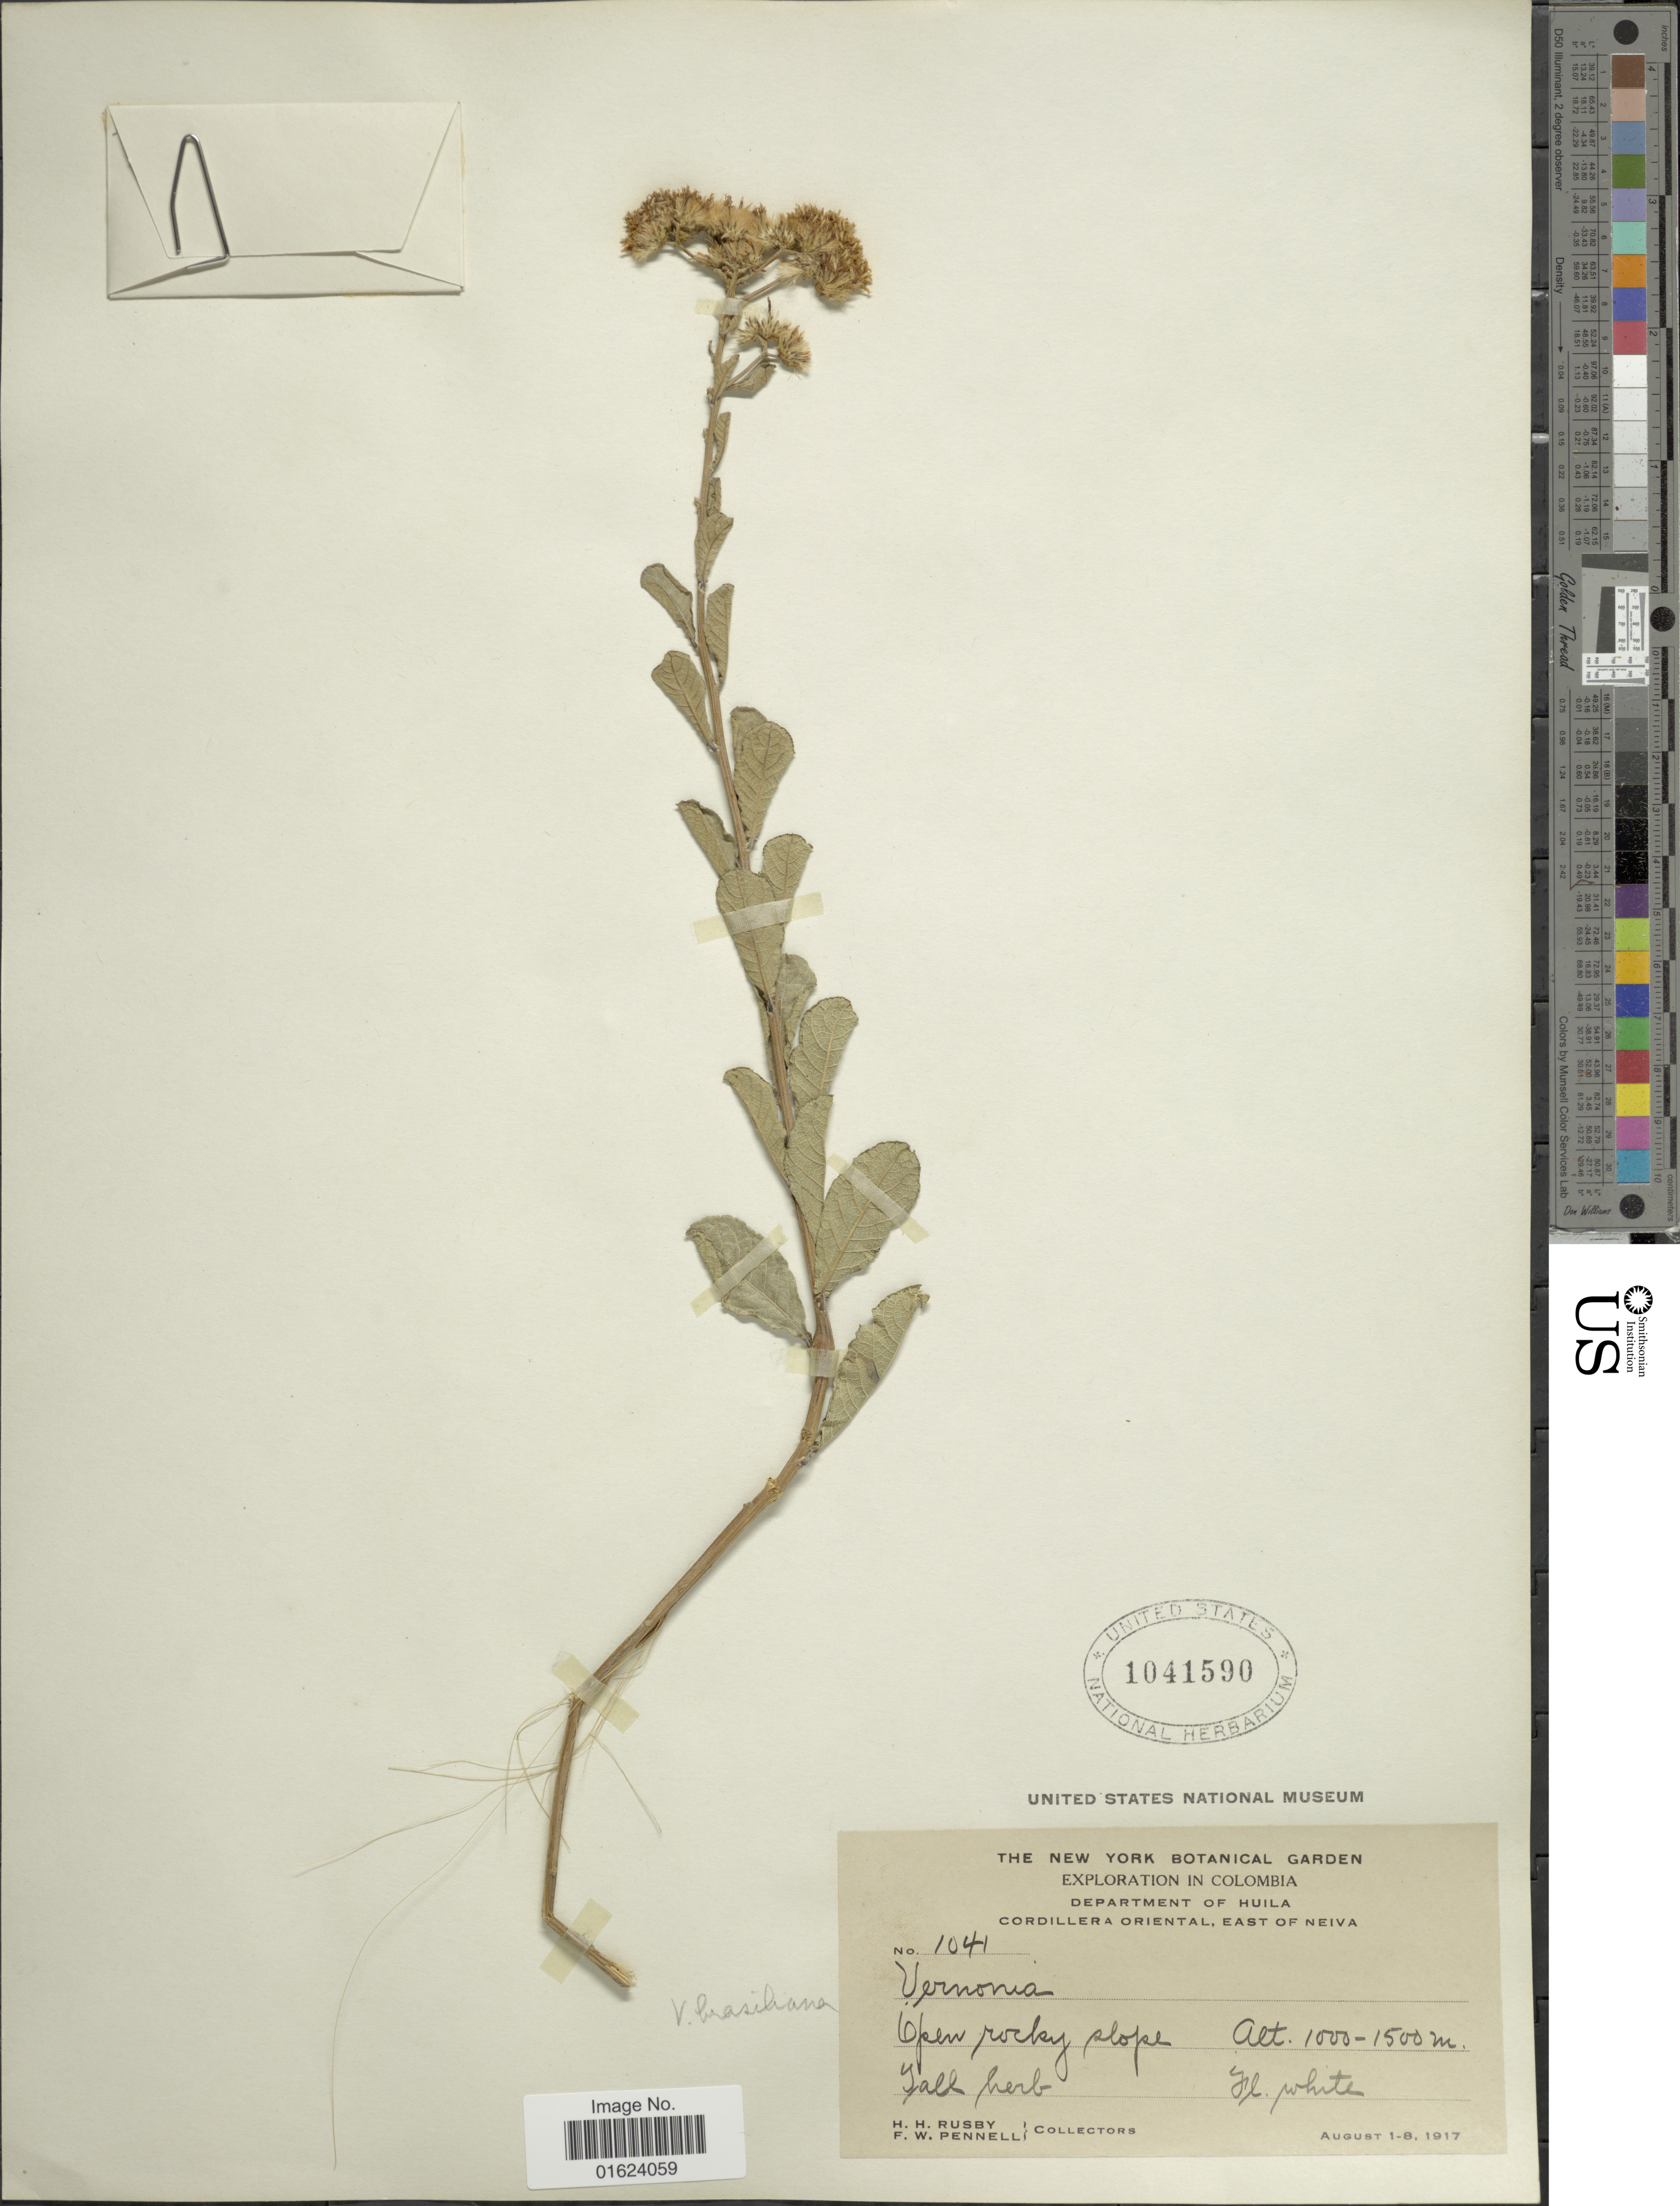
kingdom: Plantae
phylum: Tracheophyta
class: Magnoliopsida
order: Asterales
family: Asteraceae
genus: Vernonia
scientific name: Vernonia brasiliana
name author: (L.) Druce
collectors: H. H. Rusby & F. W. Pennell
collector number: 1041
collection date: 1917-08-01/1917-08-08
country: Colombia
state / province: Huila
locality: Department of Huila. Cordillera Oriental, East of Neiva.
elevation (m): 1000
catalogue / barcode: US 1041590